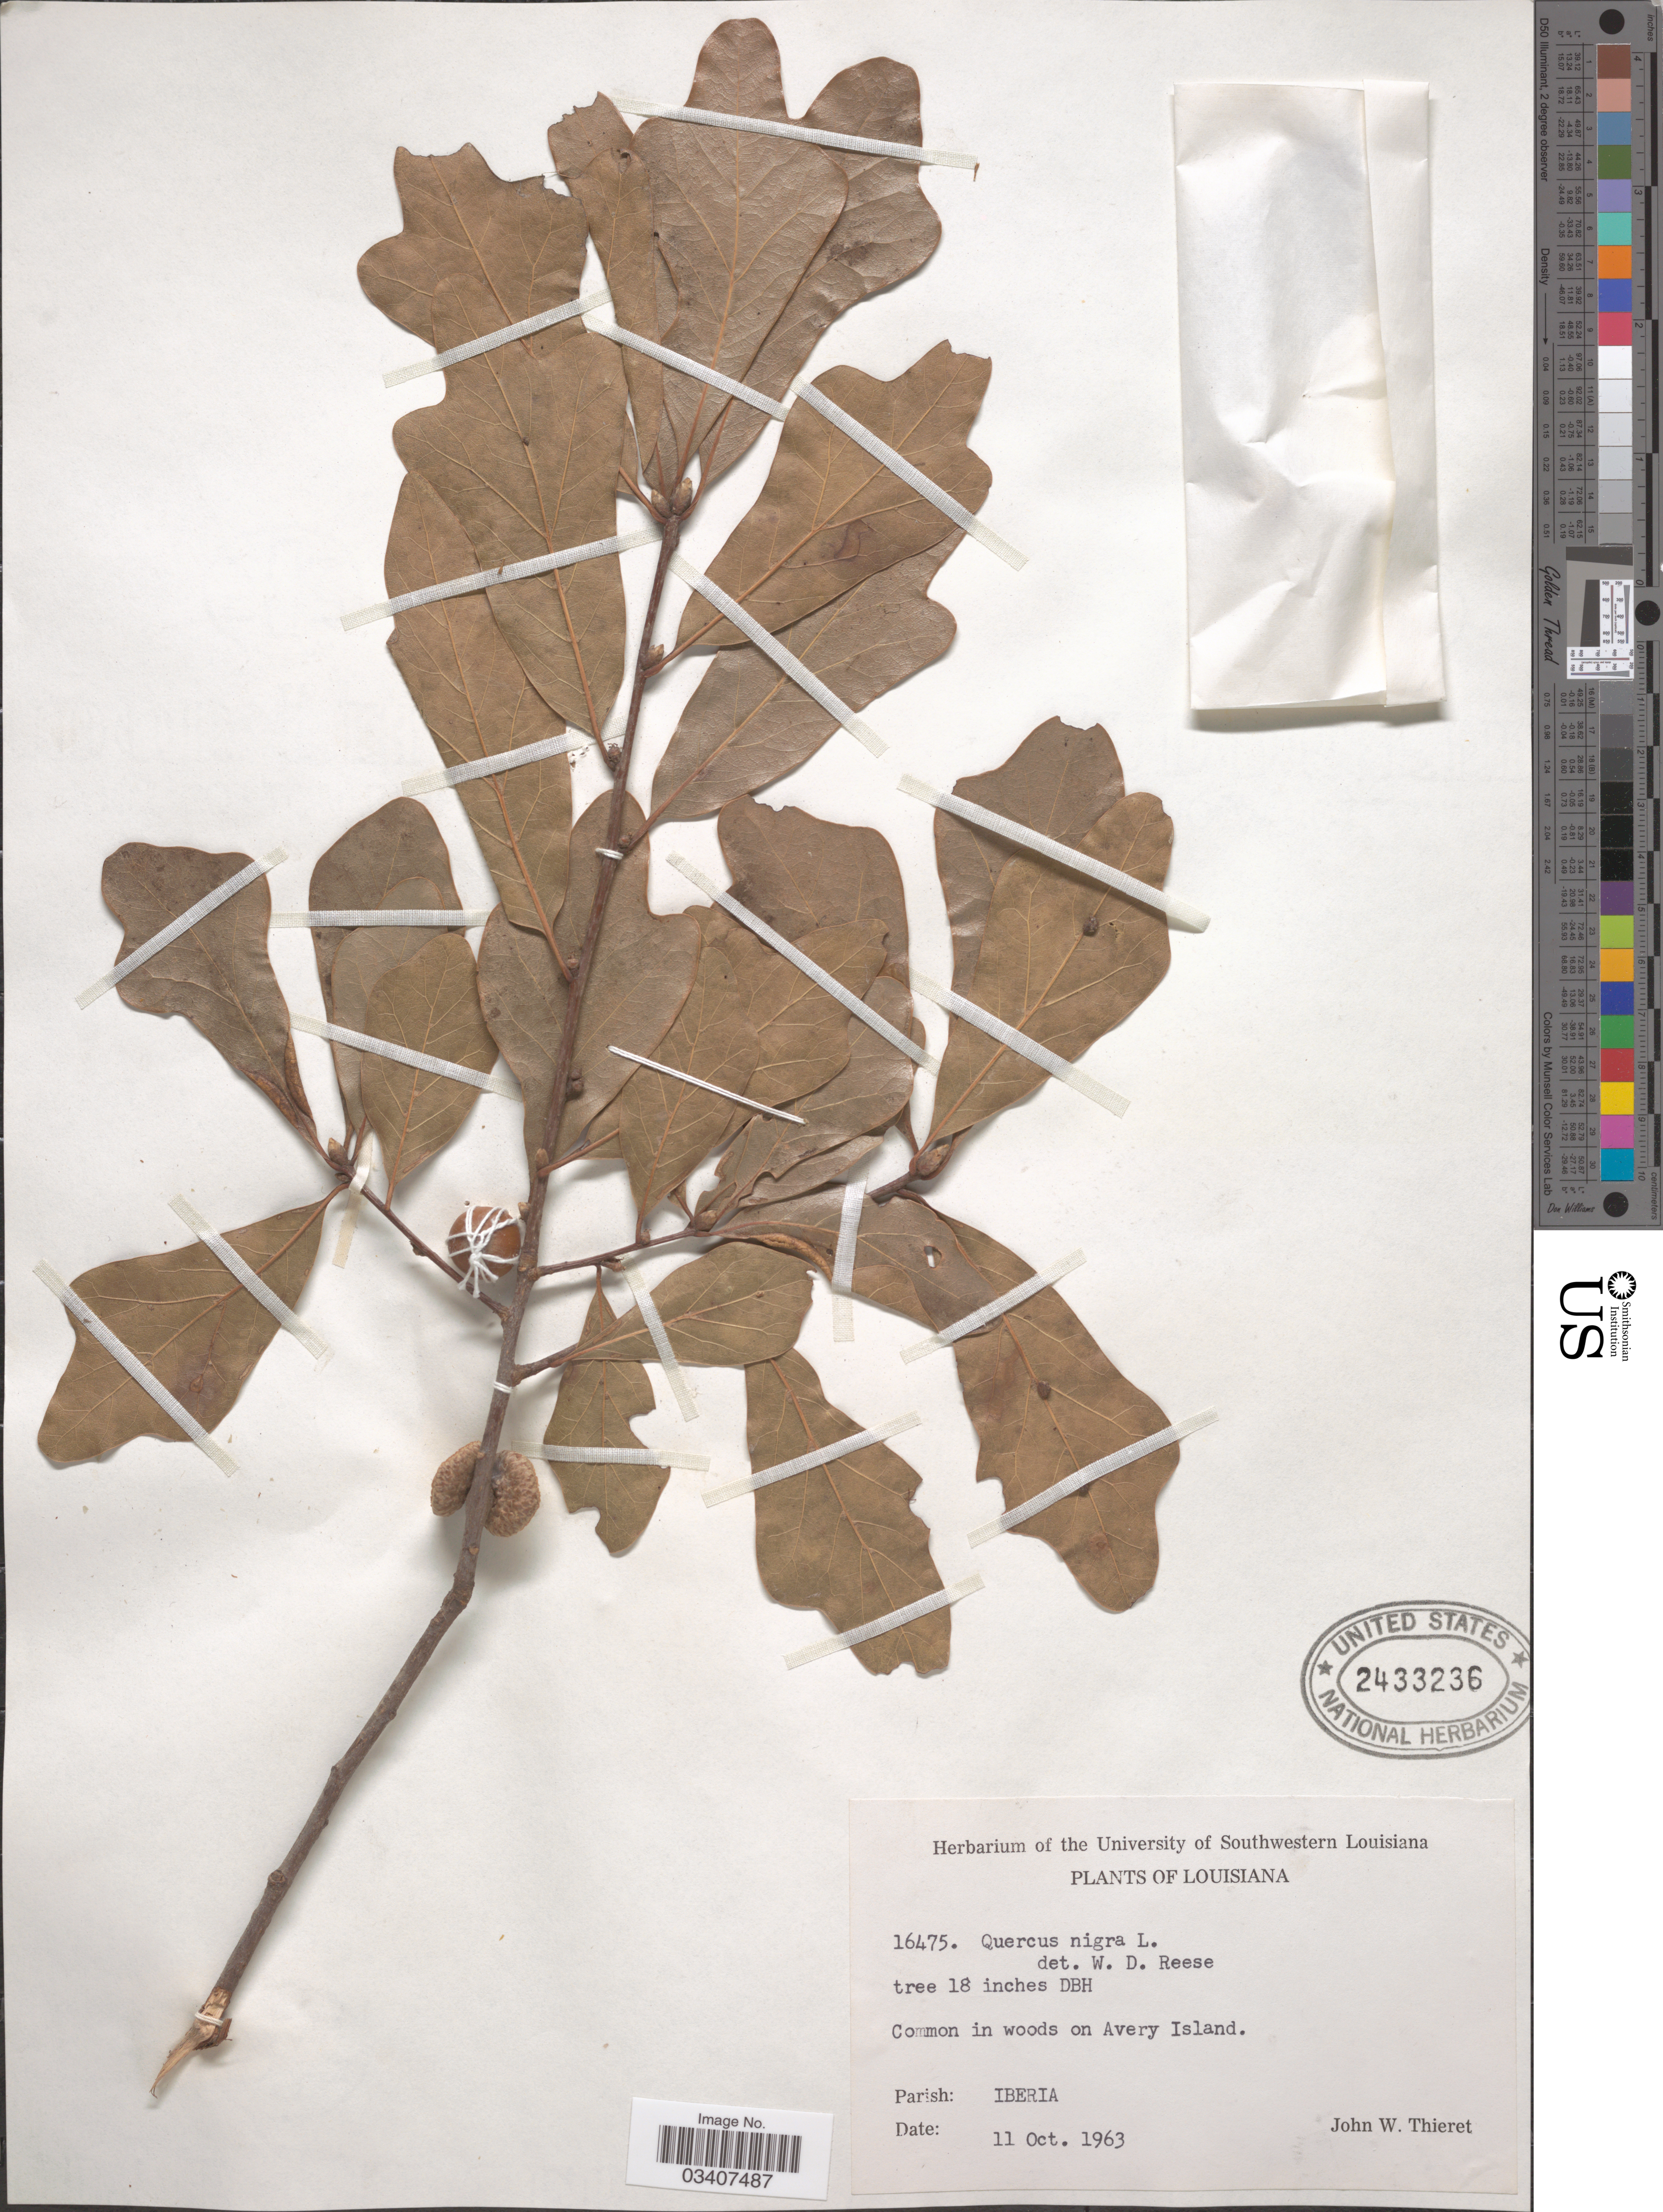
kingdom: Plantae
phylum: Tracheophyta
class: Magnoliopsida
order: Fagales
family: Fagaceae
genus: Quercus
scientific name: Quercus nigra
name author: L.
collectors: J. W. Thieret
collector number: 16475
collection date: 1963-10-11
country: United States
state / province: Louisiana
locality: Common in woods on Avery Island. Parish: Iberia.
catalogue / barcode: US 2433236